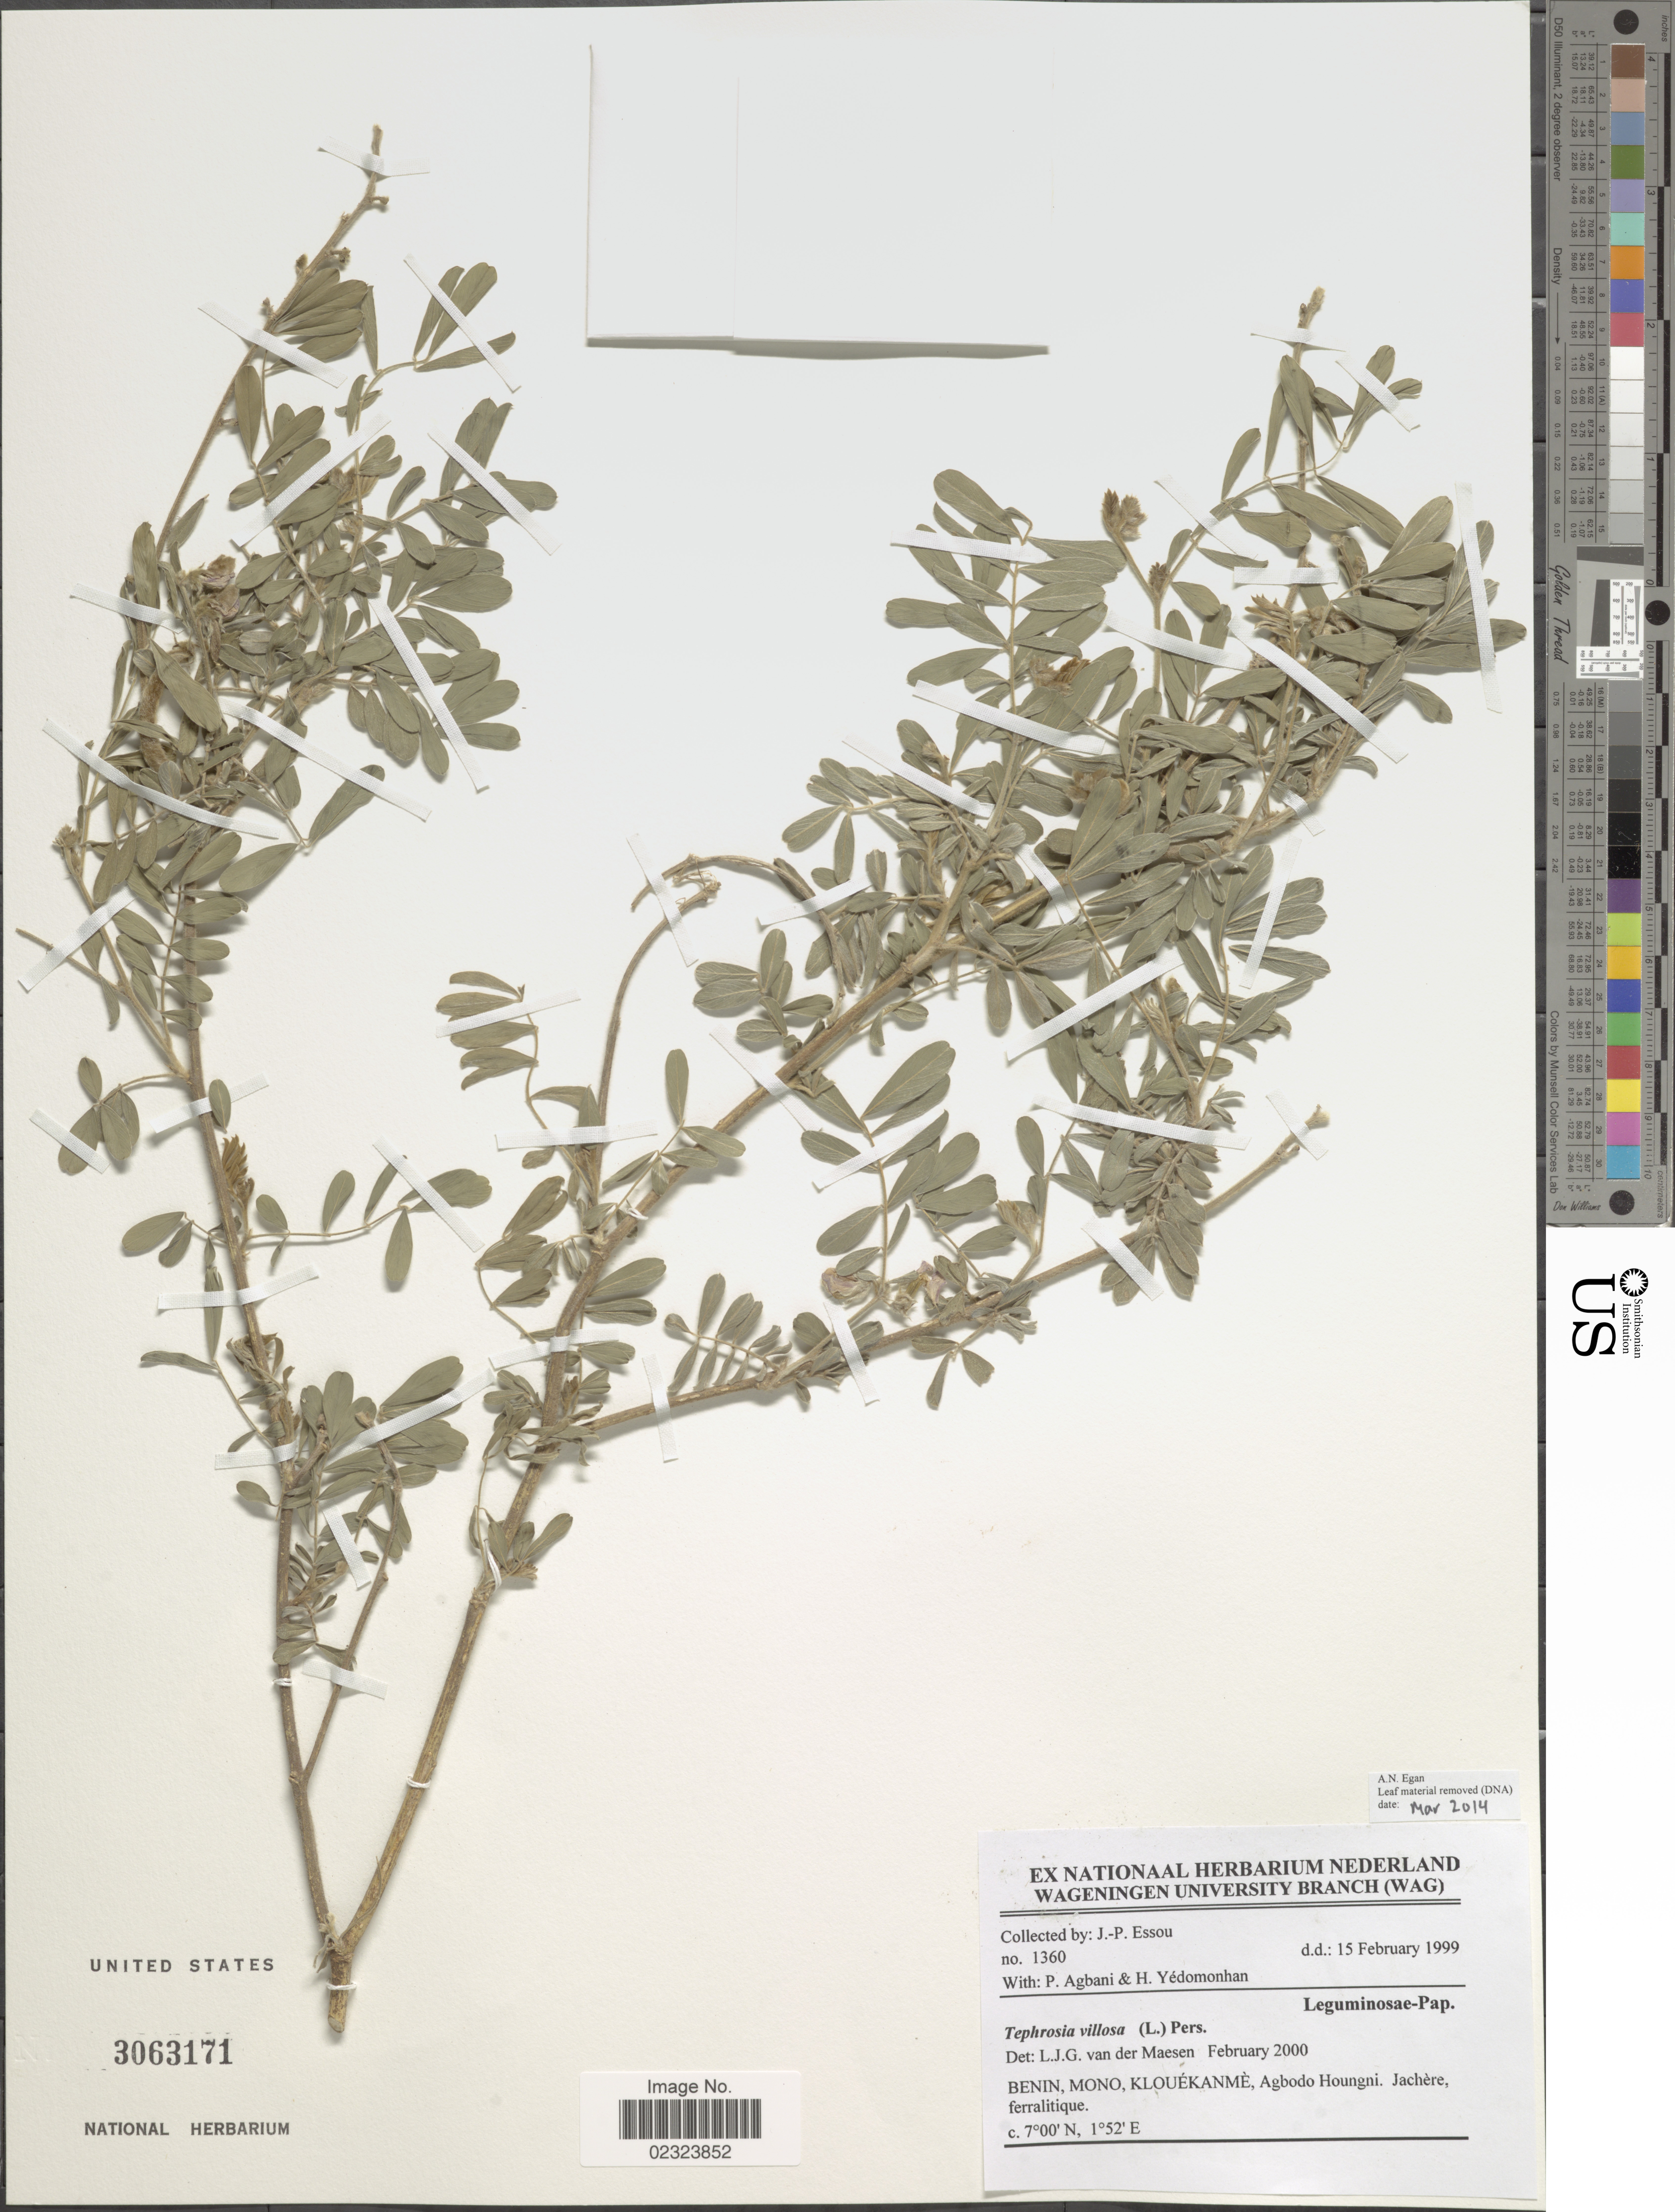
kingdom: Plantae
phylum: Tracheophyta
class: Magnoliopsida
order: Fabales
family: Fabaceae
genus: Tephrosia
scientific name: Tephrosia villosa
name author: Pers.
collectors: J. Essou, P. Agbani & H. Yedomonhan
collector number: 1360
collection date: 1999-02-15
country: Benin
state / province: Mono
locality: Klouékanme, Agbodo Houngni.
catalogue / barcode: US 3063171